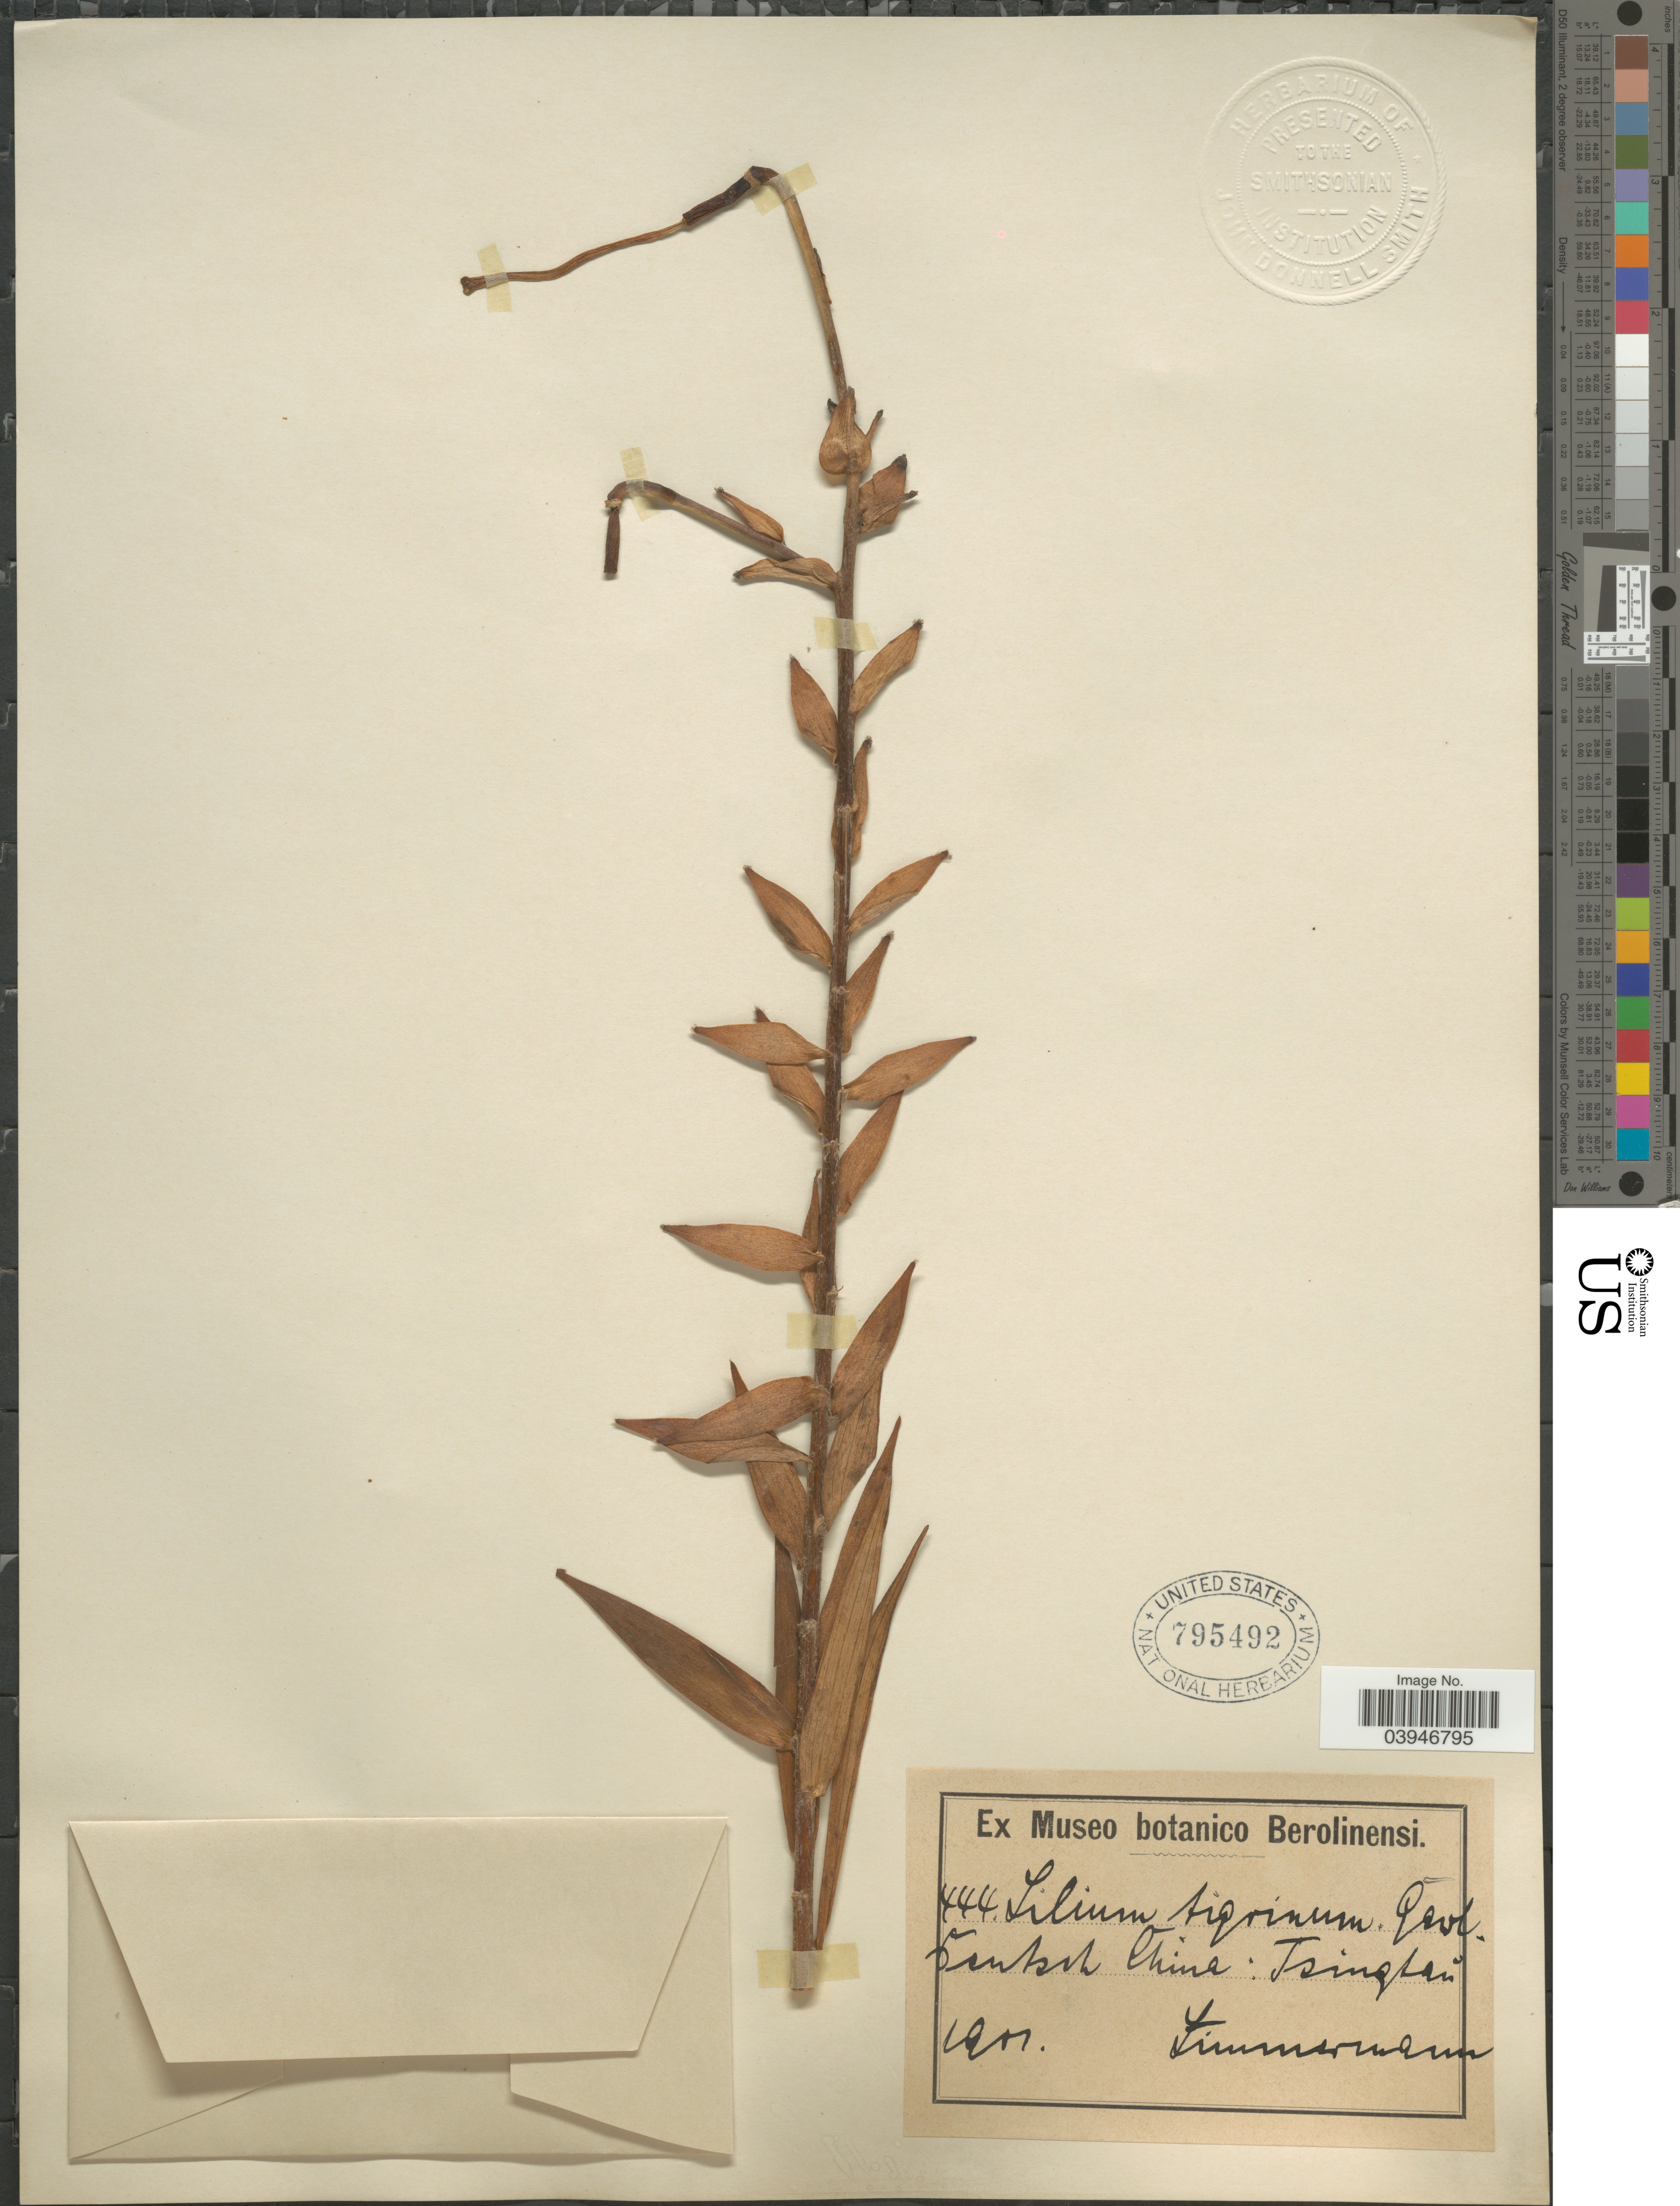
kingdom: Plantae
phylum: Tracheophyta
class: Liliopsida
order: Liliales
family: Liliaceae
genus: Lilium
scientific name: Lilium tigrinum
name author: Ker Gawl.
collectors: -. Zimmermann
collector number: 444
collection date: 1901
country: China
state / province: Shandong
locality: Deutsch China: Tsingtau.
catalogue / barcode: US 795492